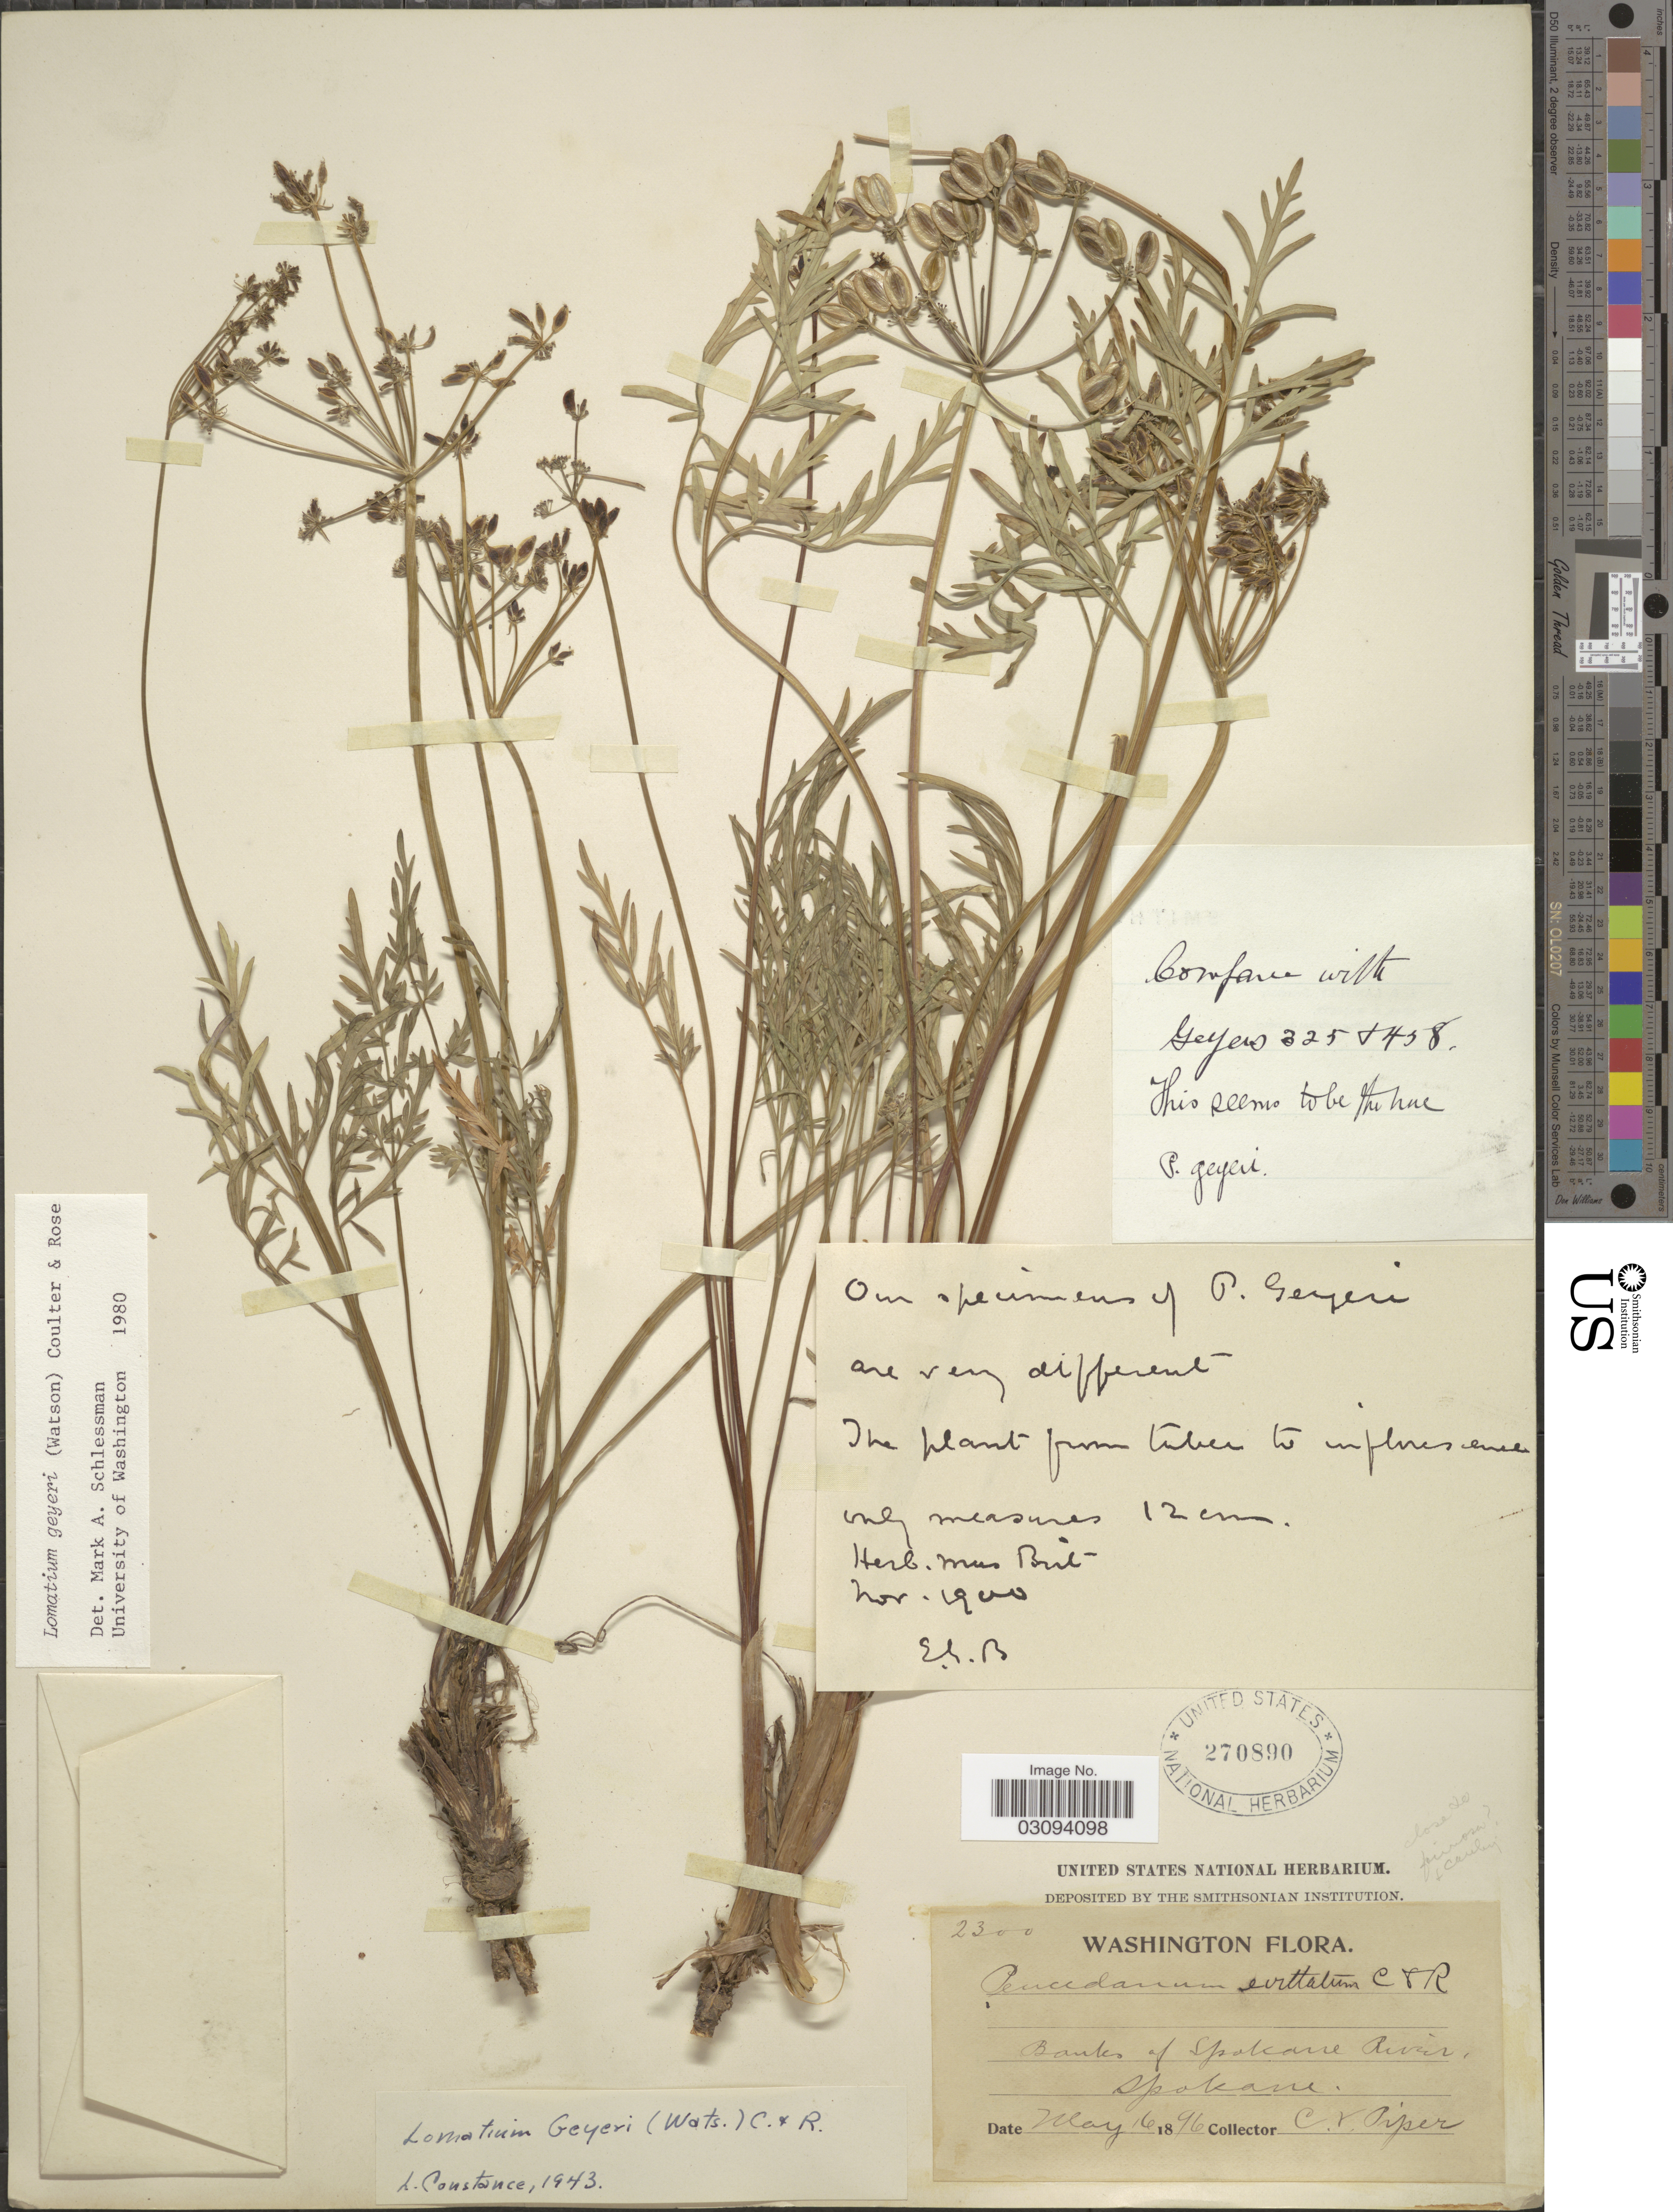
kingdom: Plantae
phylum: Tracheophyta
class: Magnoliopsida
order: Apiales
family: Apiaceae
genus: Lomatium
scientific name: Lomatium geyeri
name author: (S. Watson) J.M. Coult. & Rose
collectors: C. V. Piper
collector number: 2300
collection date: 1896-05-16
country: United States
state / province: Washington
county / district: Spokane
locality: Banks of Spokane River, Spokane.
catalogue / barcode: US 270890